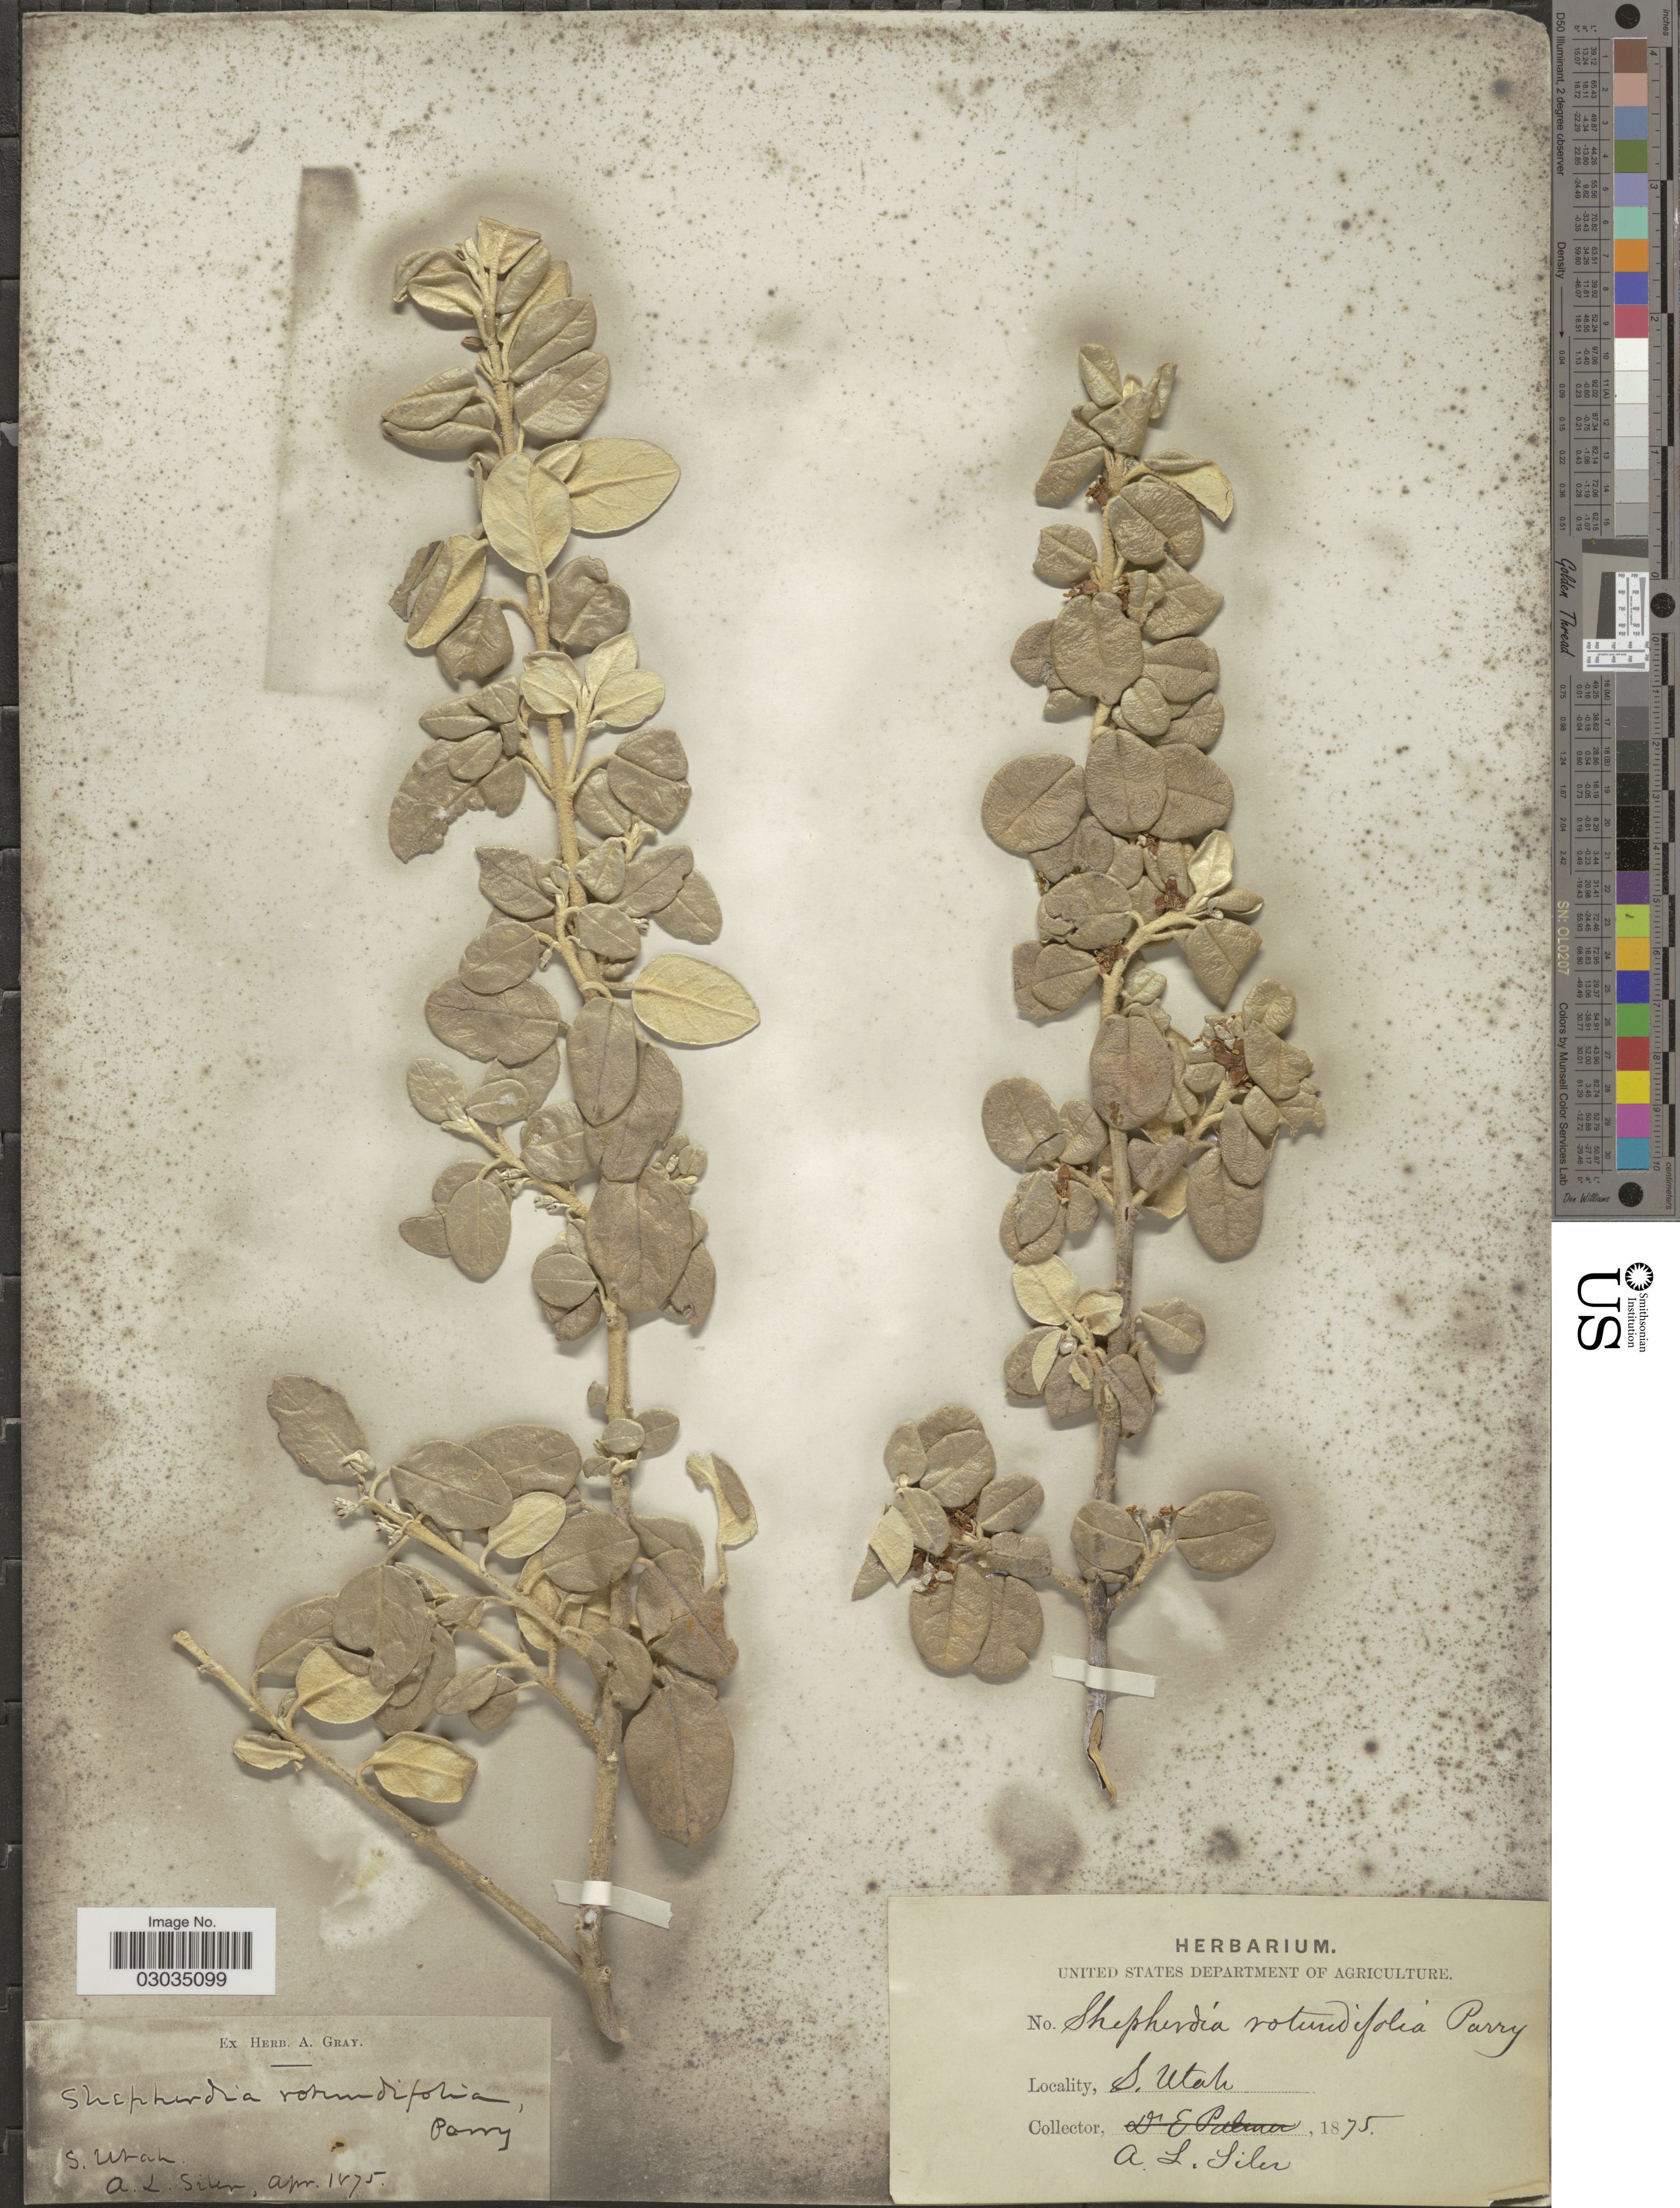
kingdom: Plantae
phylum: Tracheophyta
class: Magnoliopsida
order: Rosales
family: Elaeagnaceae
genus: Shepherdia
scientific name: Shepherdia rotundifolia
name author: Parry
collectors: A. Siler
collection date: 1875-04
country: United States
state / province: Utah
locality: S. Utah.